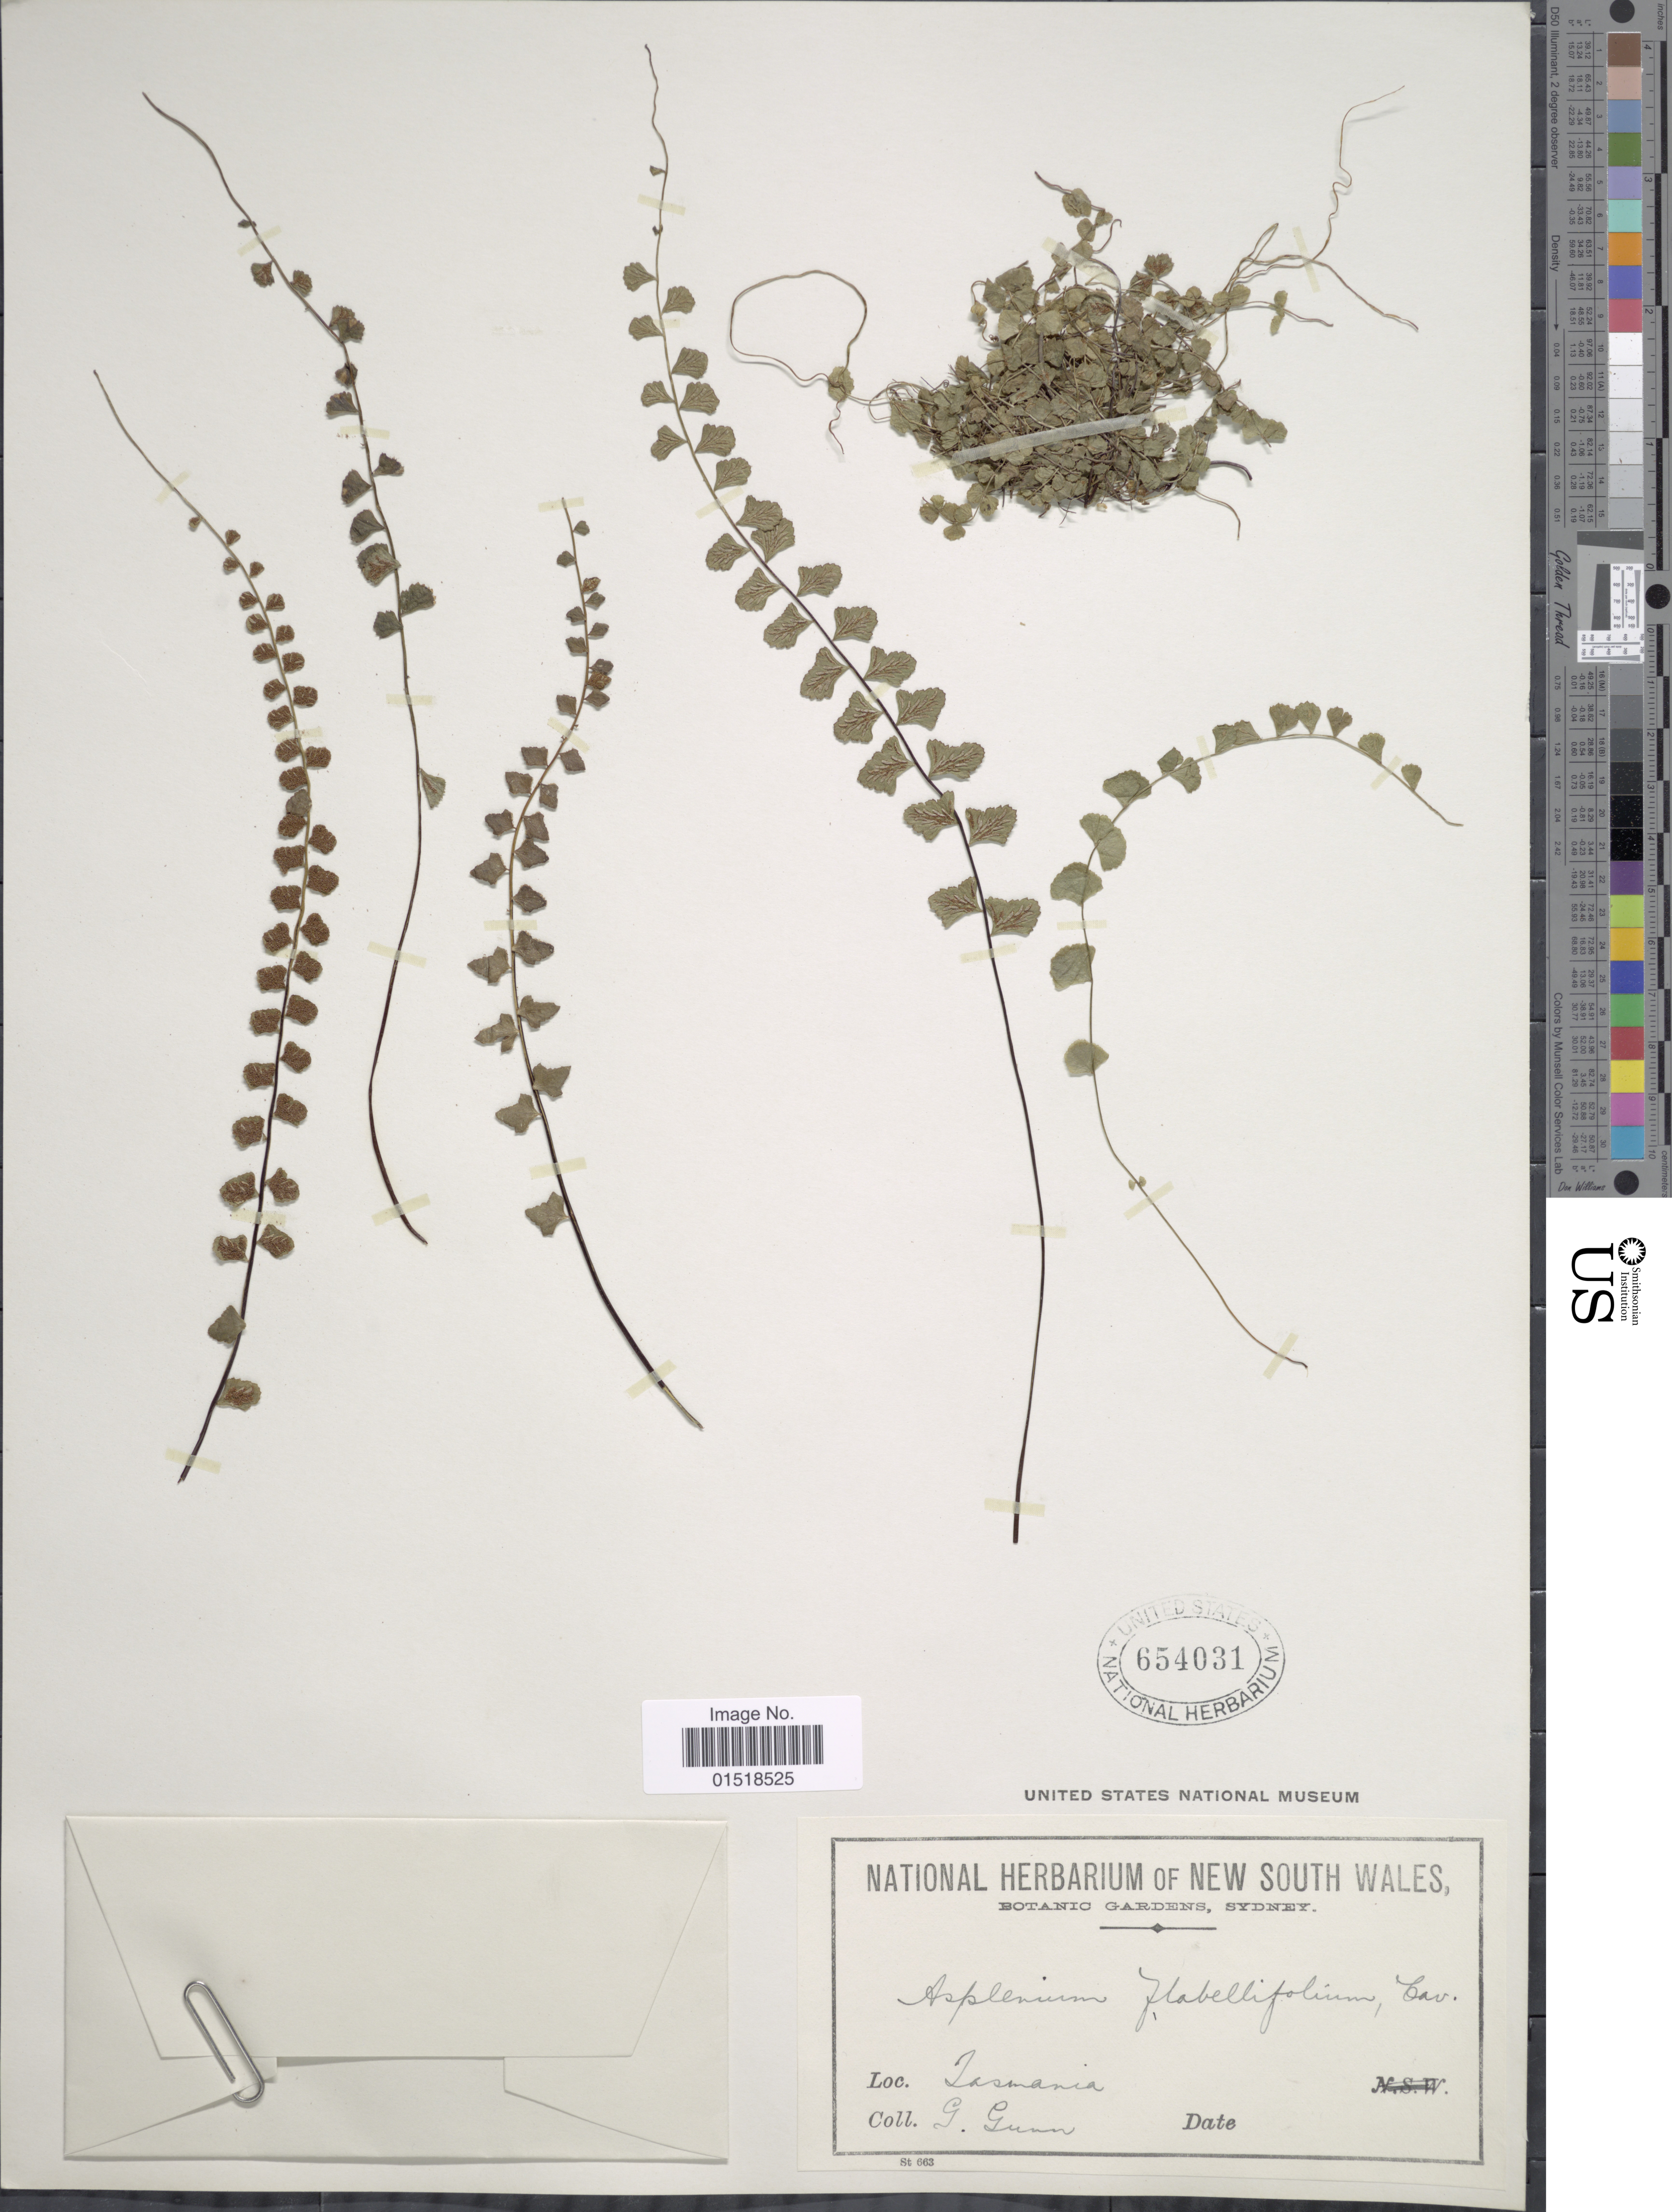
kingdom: Plantae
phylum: Tracheophyta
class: Polypodiopsida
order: Polypodiales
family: Aspleniaceae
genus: Asplenium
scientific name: Asplenium flabellifolium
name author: Cav.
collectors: R. Gum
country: Australia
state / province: Tasmania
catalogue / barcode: US 654031